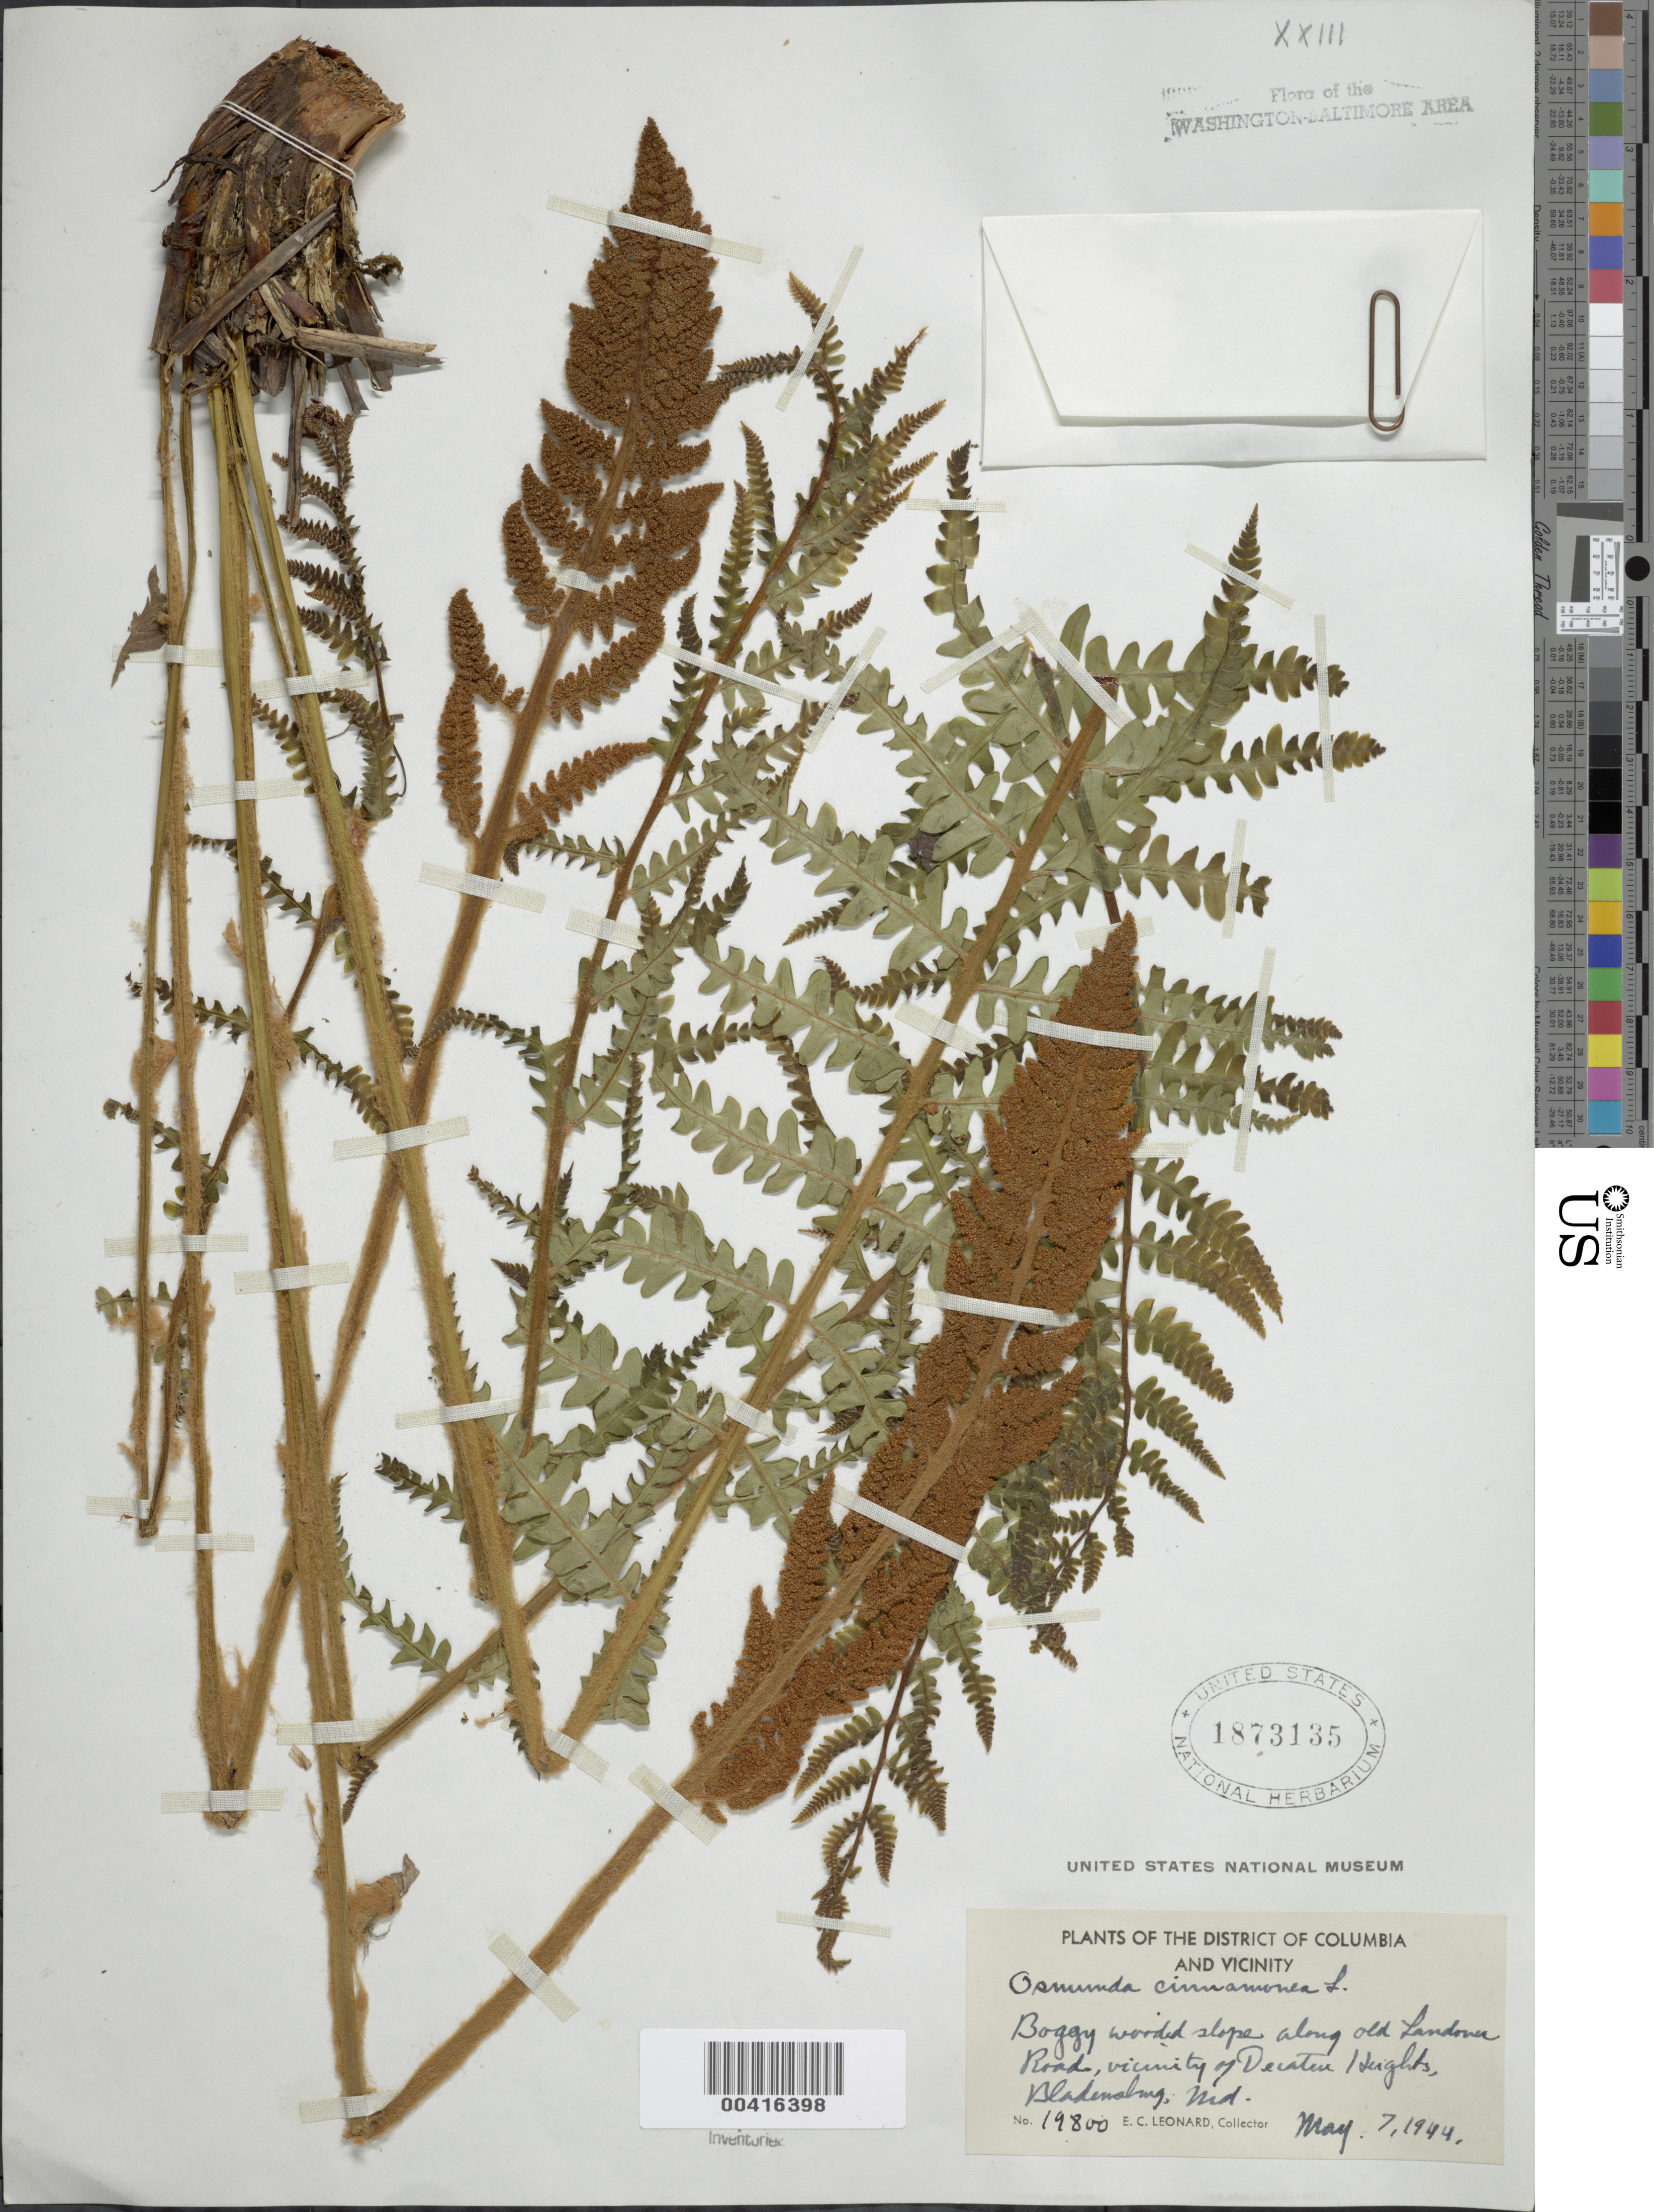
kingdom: Plantae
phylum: Tracheophyta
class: Polypodiopsida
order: Osmundales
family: Osmundaceae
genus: Osmundastrum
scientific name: Osmundastrum cinnamomeum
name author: (L.) C. Presl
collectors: E. C. Leonard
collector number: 19800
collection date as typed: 07 May 1944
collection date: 1944-05-07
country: United States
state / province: Maryland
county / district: Prince George's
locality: Landover Road, Decater Heights vicinity, Bladensburg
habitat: Boggy wooded slope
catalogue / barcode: US 1873135